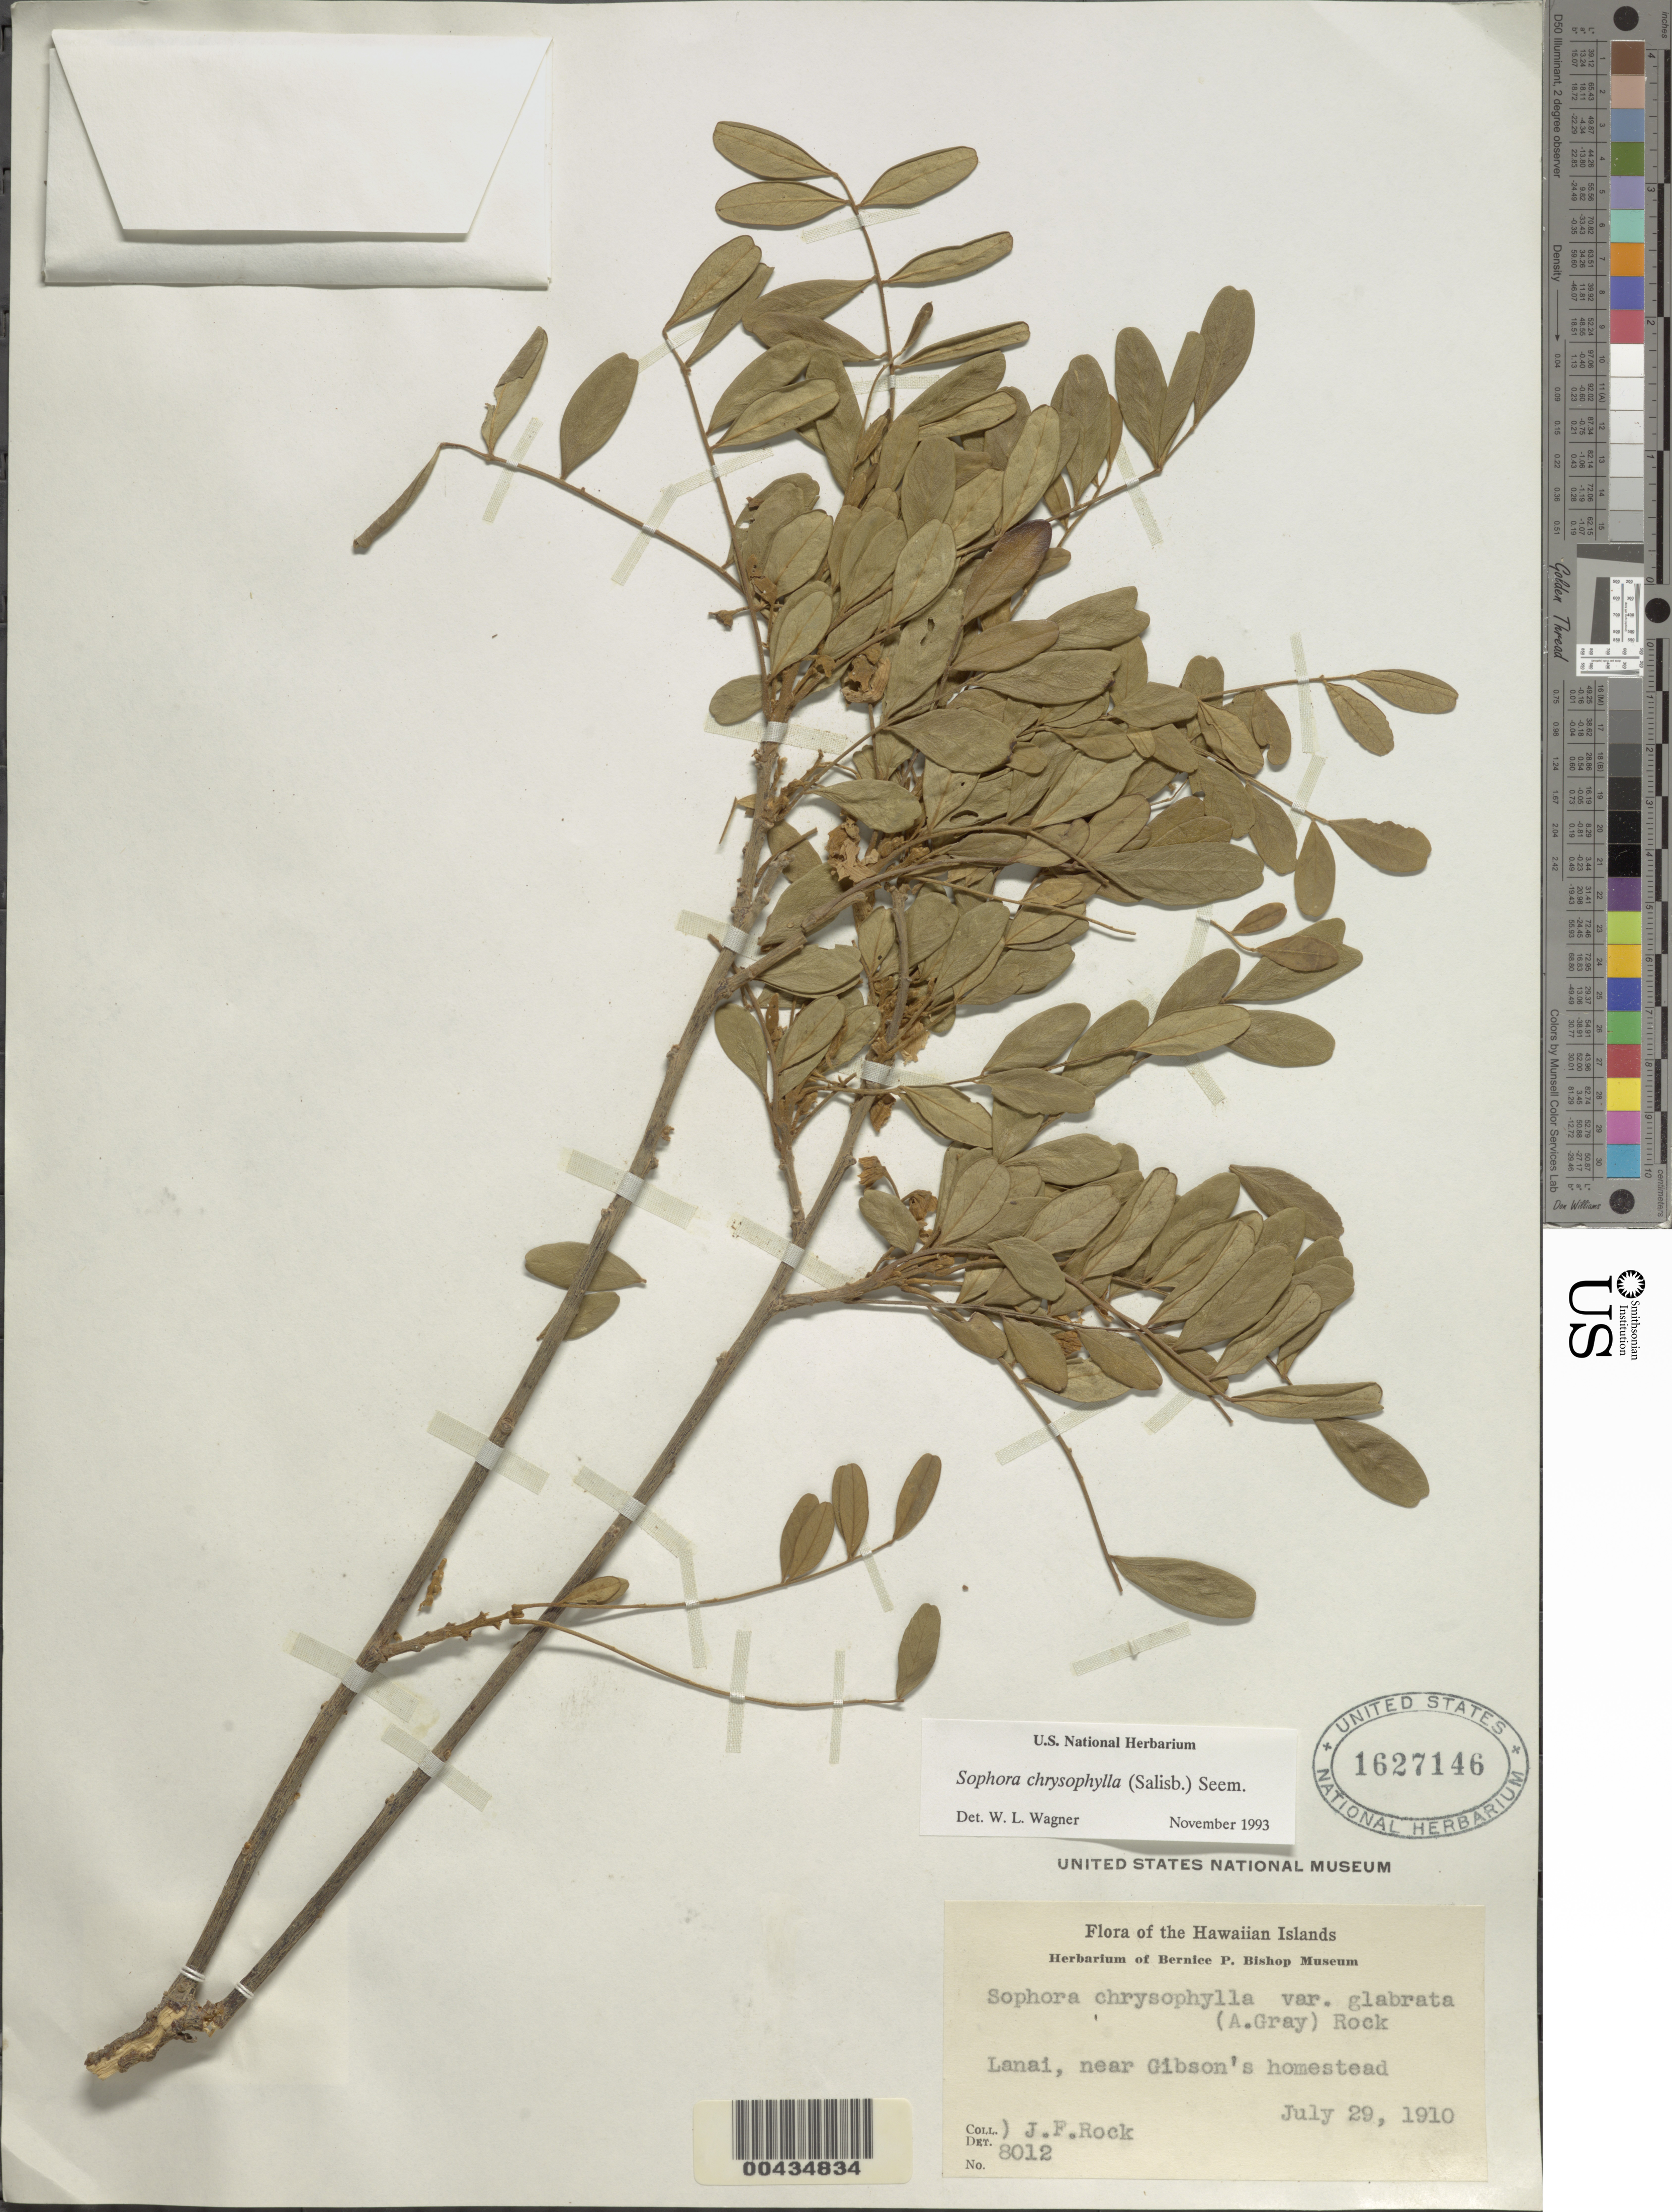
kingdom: Plantae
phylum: Tracheophyta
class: Magnoliopsida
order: Fabales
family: Fabaceae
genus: Sophora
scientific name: Sophora chrysophylla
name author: (Salisb.) Seem.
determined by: Wagner, W. L., (BOT), Smithsonian Institution - National Museum of Natural History (UNITED STATES)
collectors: J. F. Rock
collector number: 8012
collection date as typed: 29 Jul 1910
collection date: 1910-07-29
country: United States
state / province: Hawaii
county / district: Maui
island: Lana'i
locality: Near Gibson's homestead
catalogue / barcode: US 1627146